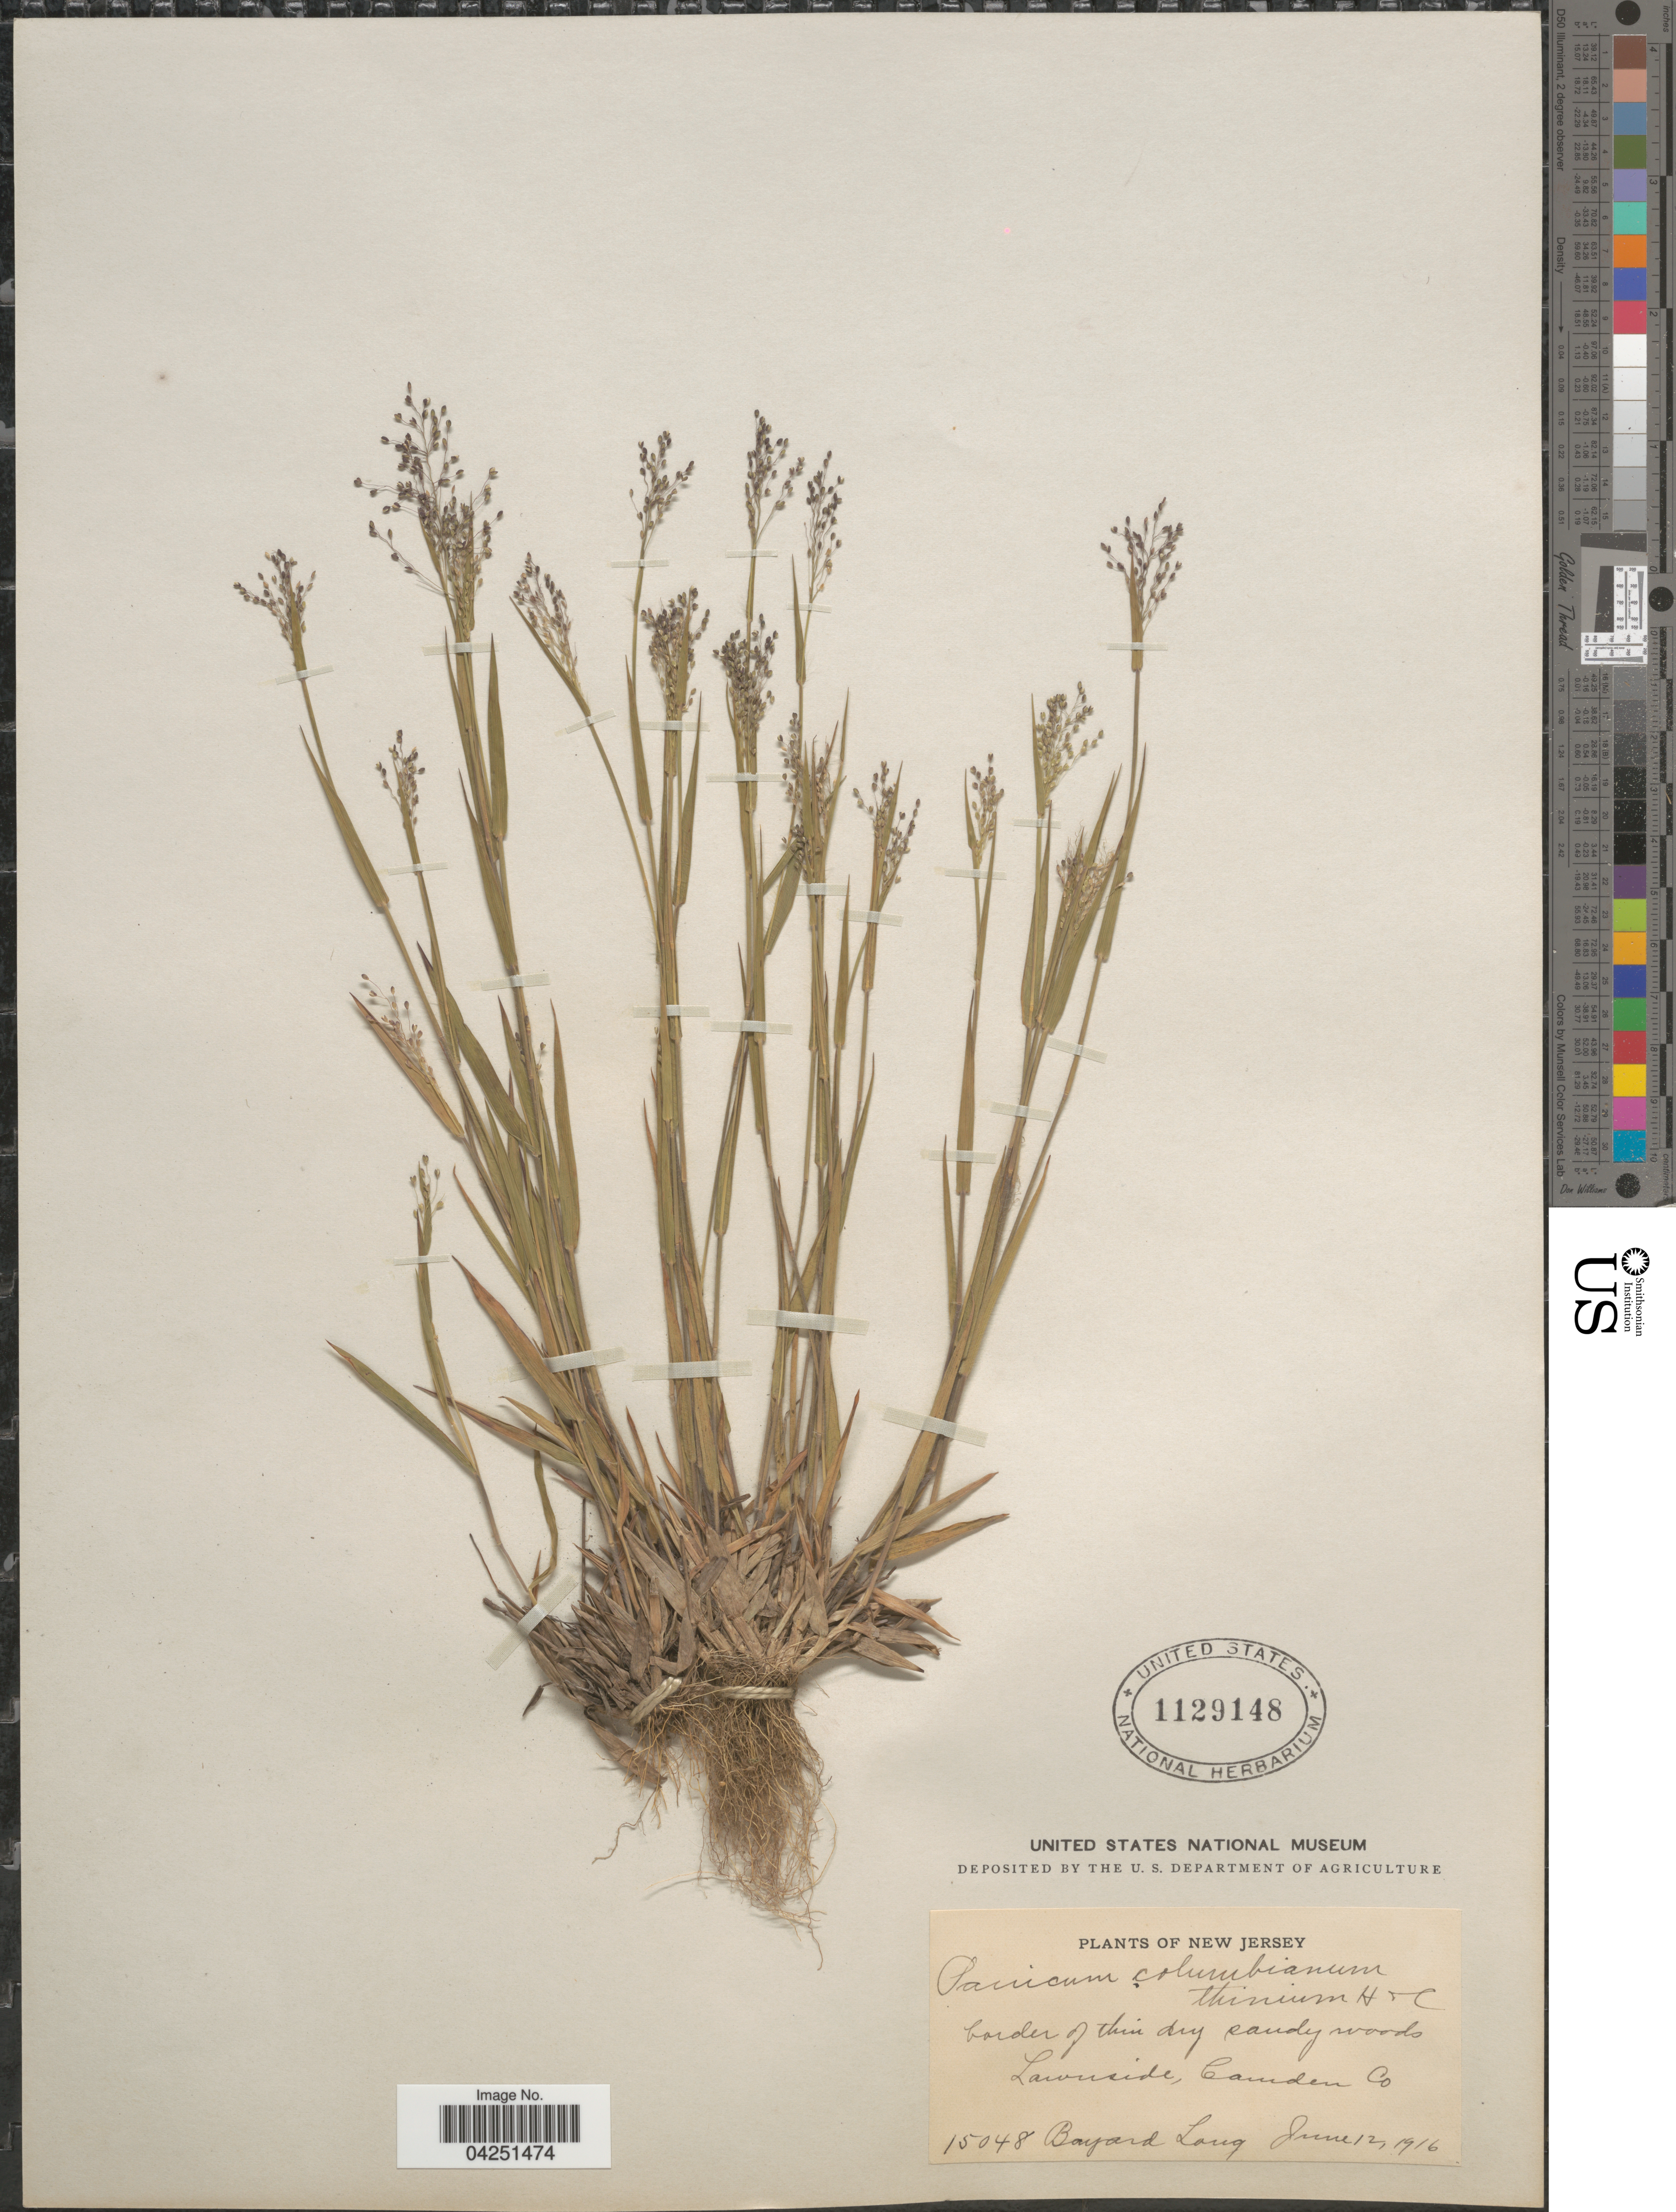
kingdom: Plantae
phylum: Tracheophyta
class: Liliopsida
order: Poales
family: Poaceae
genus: Dichanthelium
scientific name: Dichanthelium acuminatum var. acuminatum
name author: (Sw.) Gould & C.A. Clark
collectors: B. Long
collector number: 15048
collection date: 1916-06-12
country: United States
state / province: New Jersey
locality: Border of thin dry sandy woods. Lawnside, Camden Co.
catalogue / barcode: US 1129148